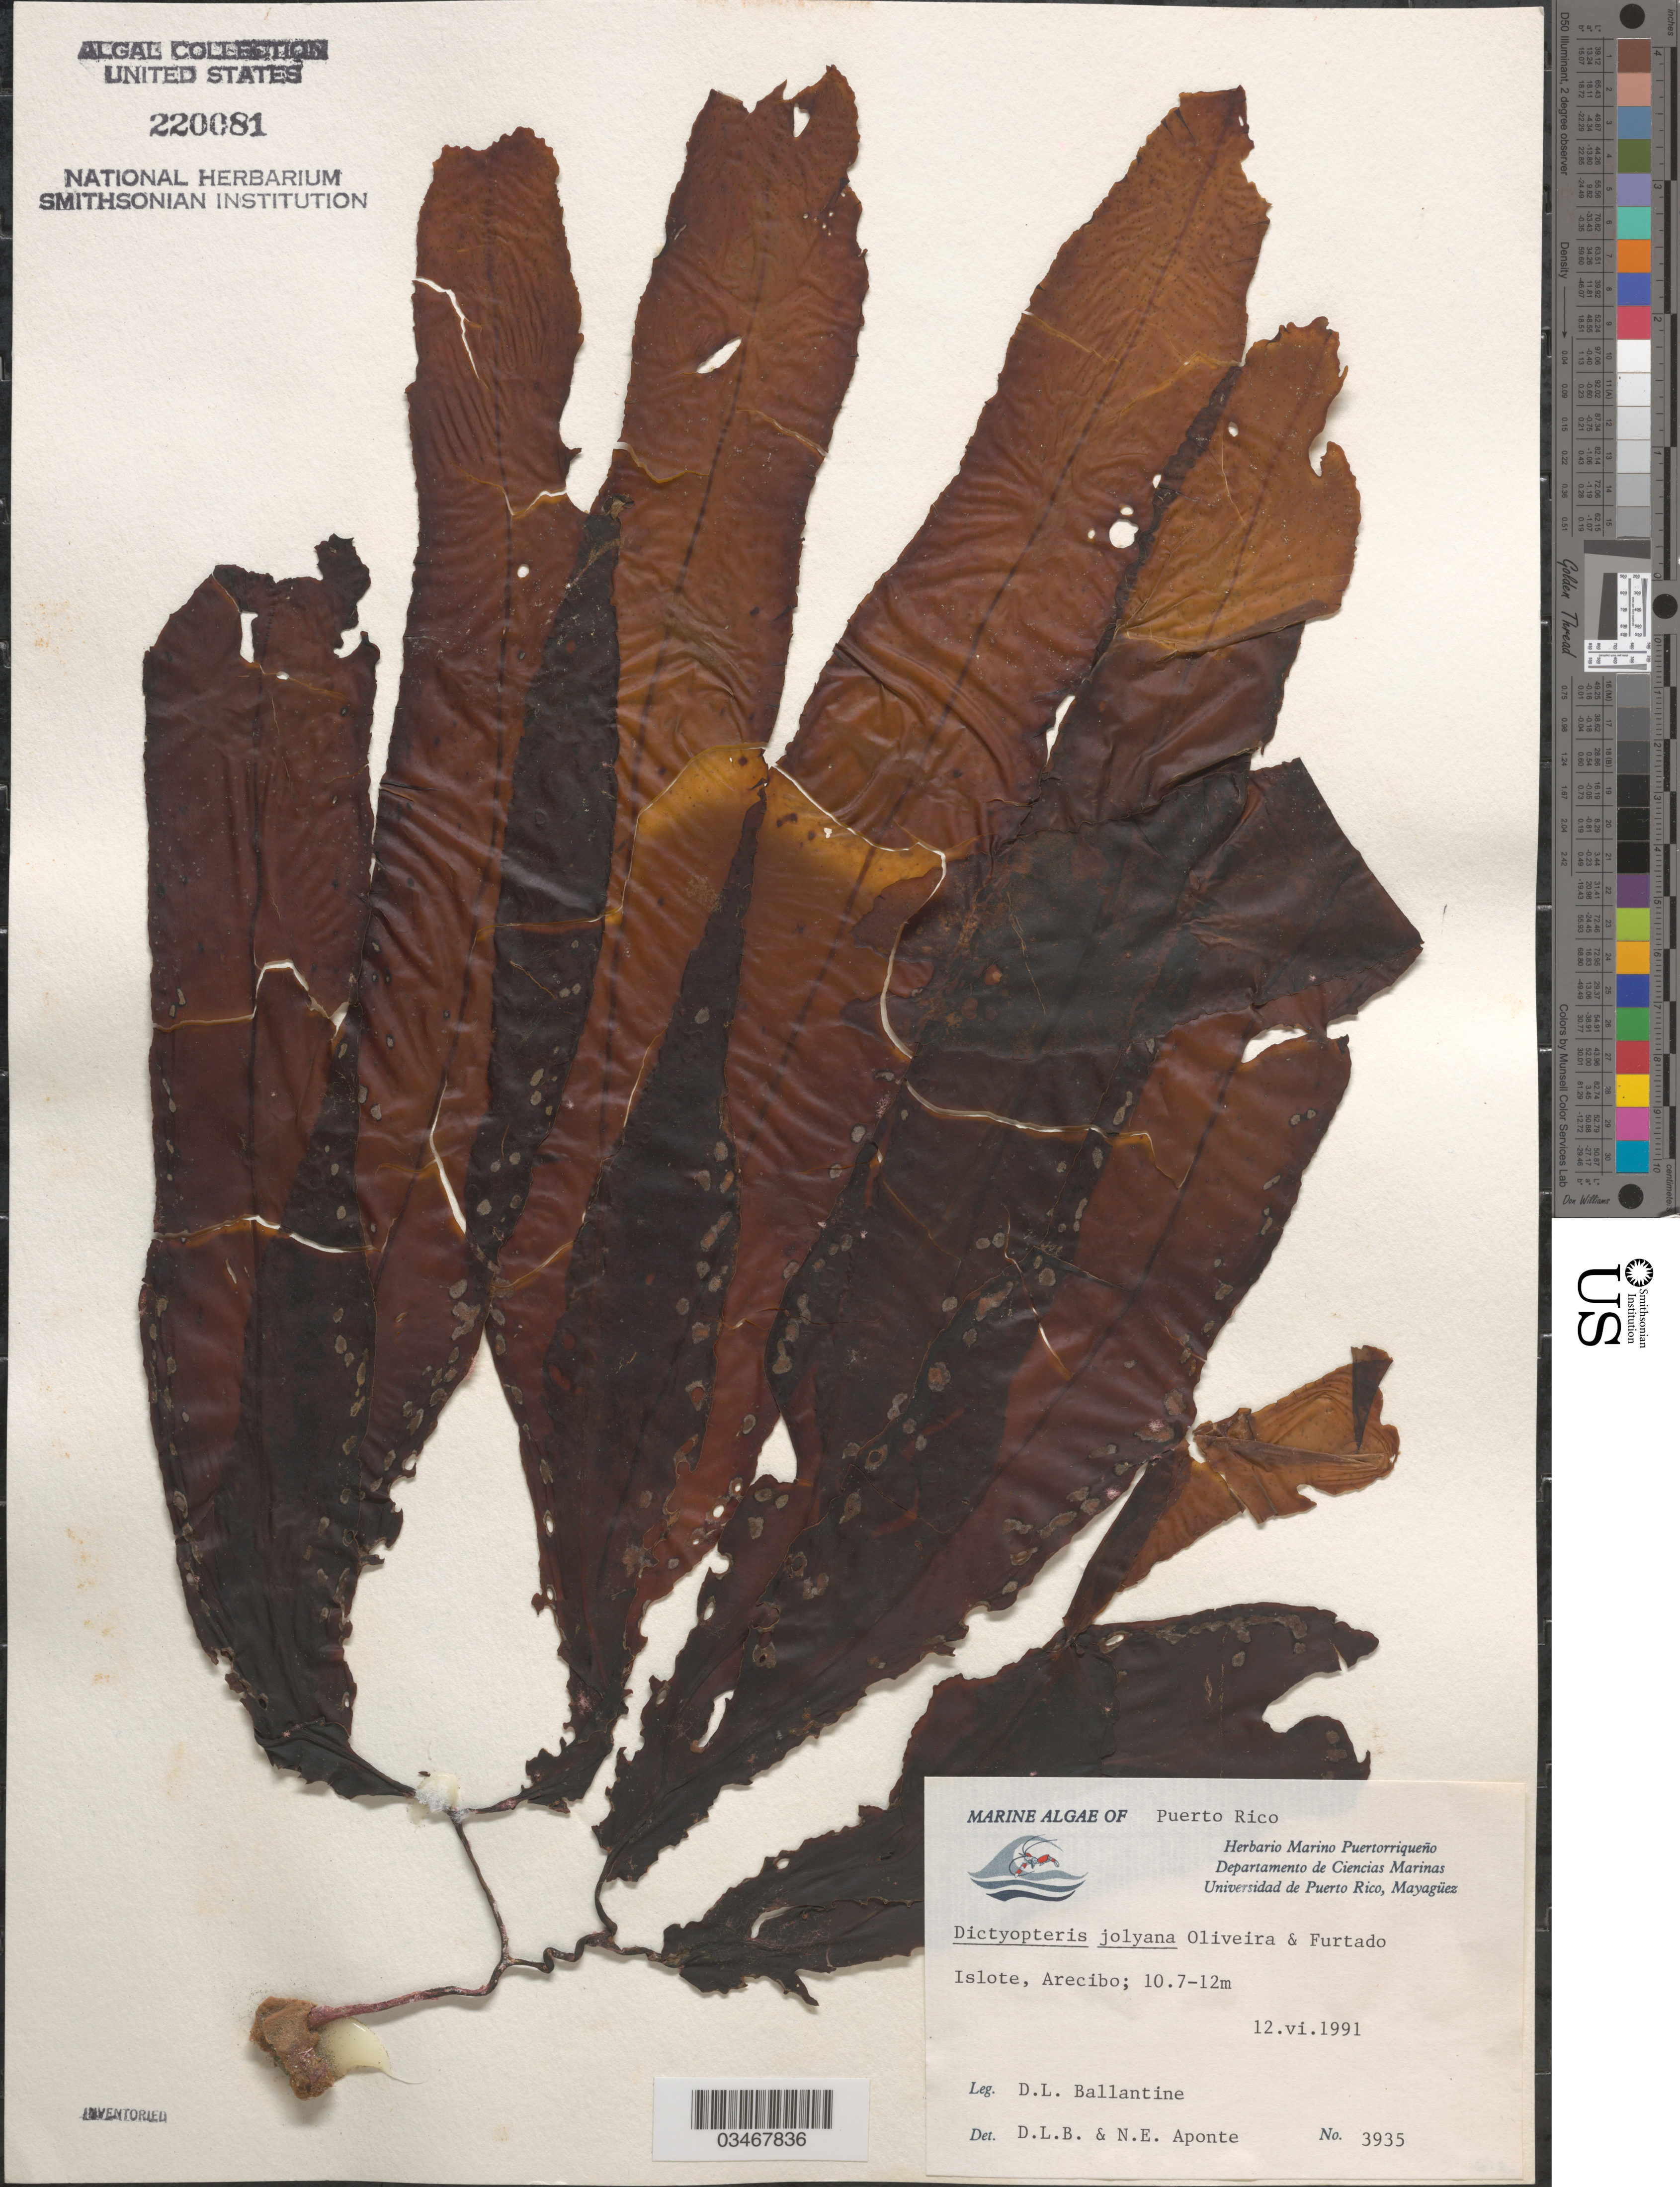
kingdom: Chromista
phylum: Ochrophyta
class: Phaeophyceae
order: Dictyotales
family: Dictyotaceae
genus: Dictyopteris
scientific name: Dictyopteris jolyana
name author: E.C. Oliveira & R.P. Furtado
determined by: Ballantine, D. L.; Aponte, N. E.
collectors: D.L. Ballantine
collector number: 3935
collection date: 1991-06-12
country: Puerto Rico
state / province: Arecibo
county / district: Islote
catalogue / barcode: US 220081